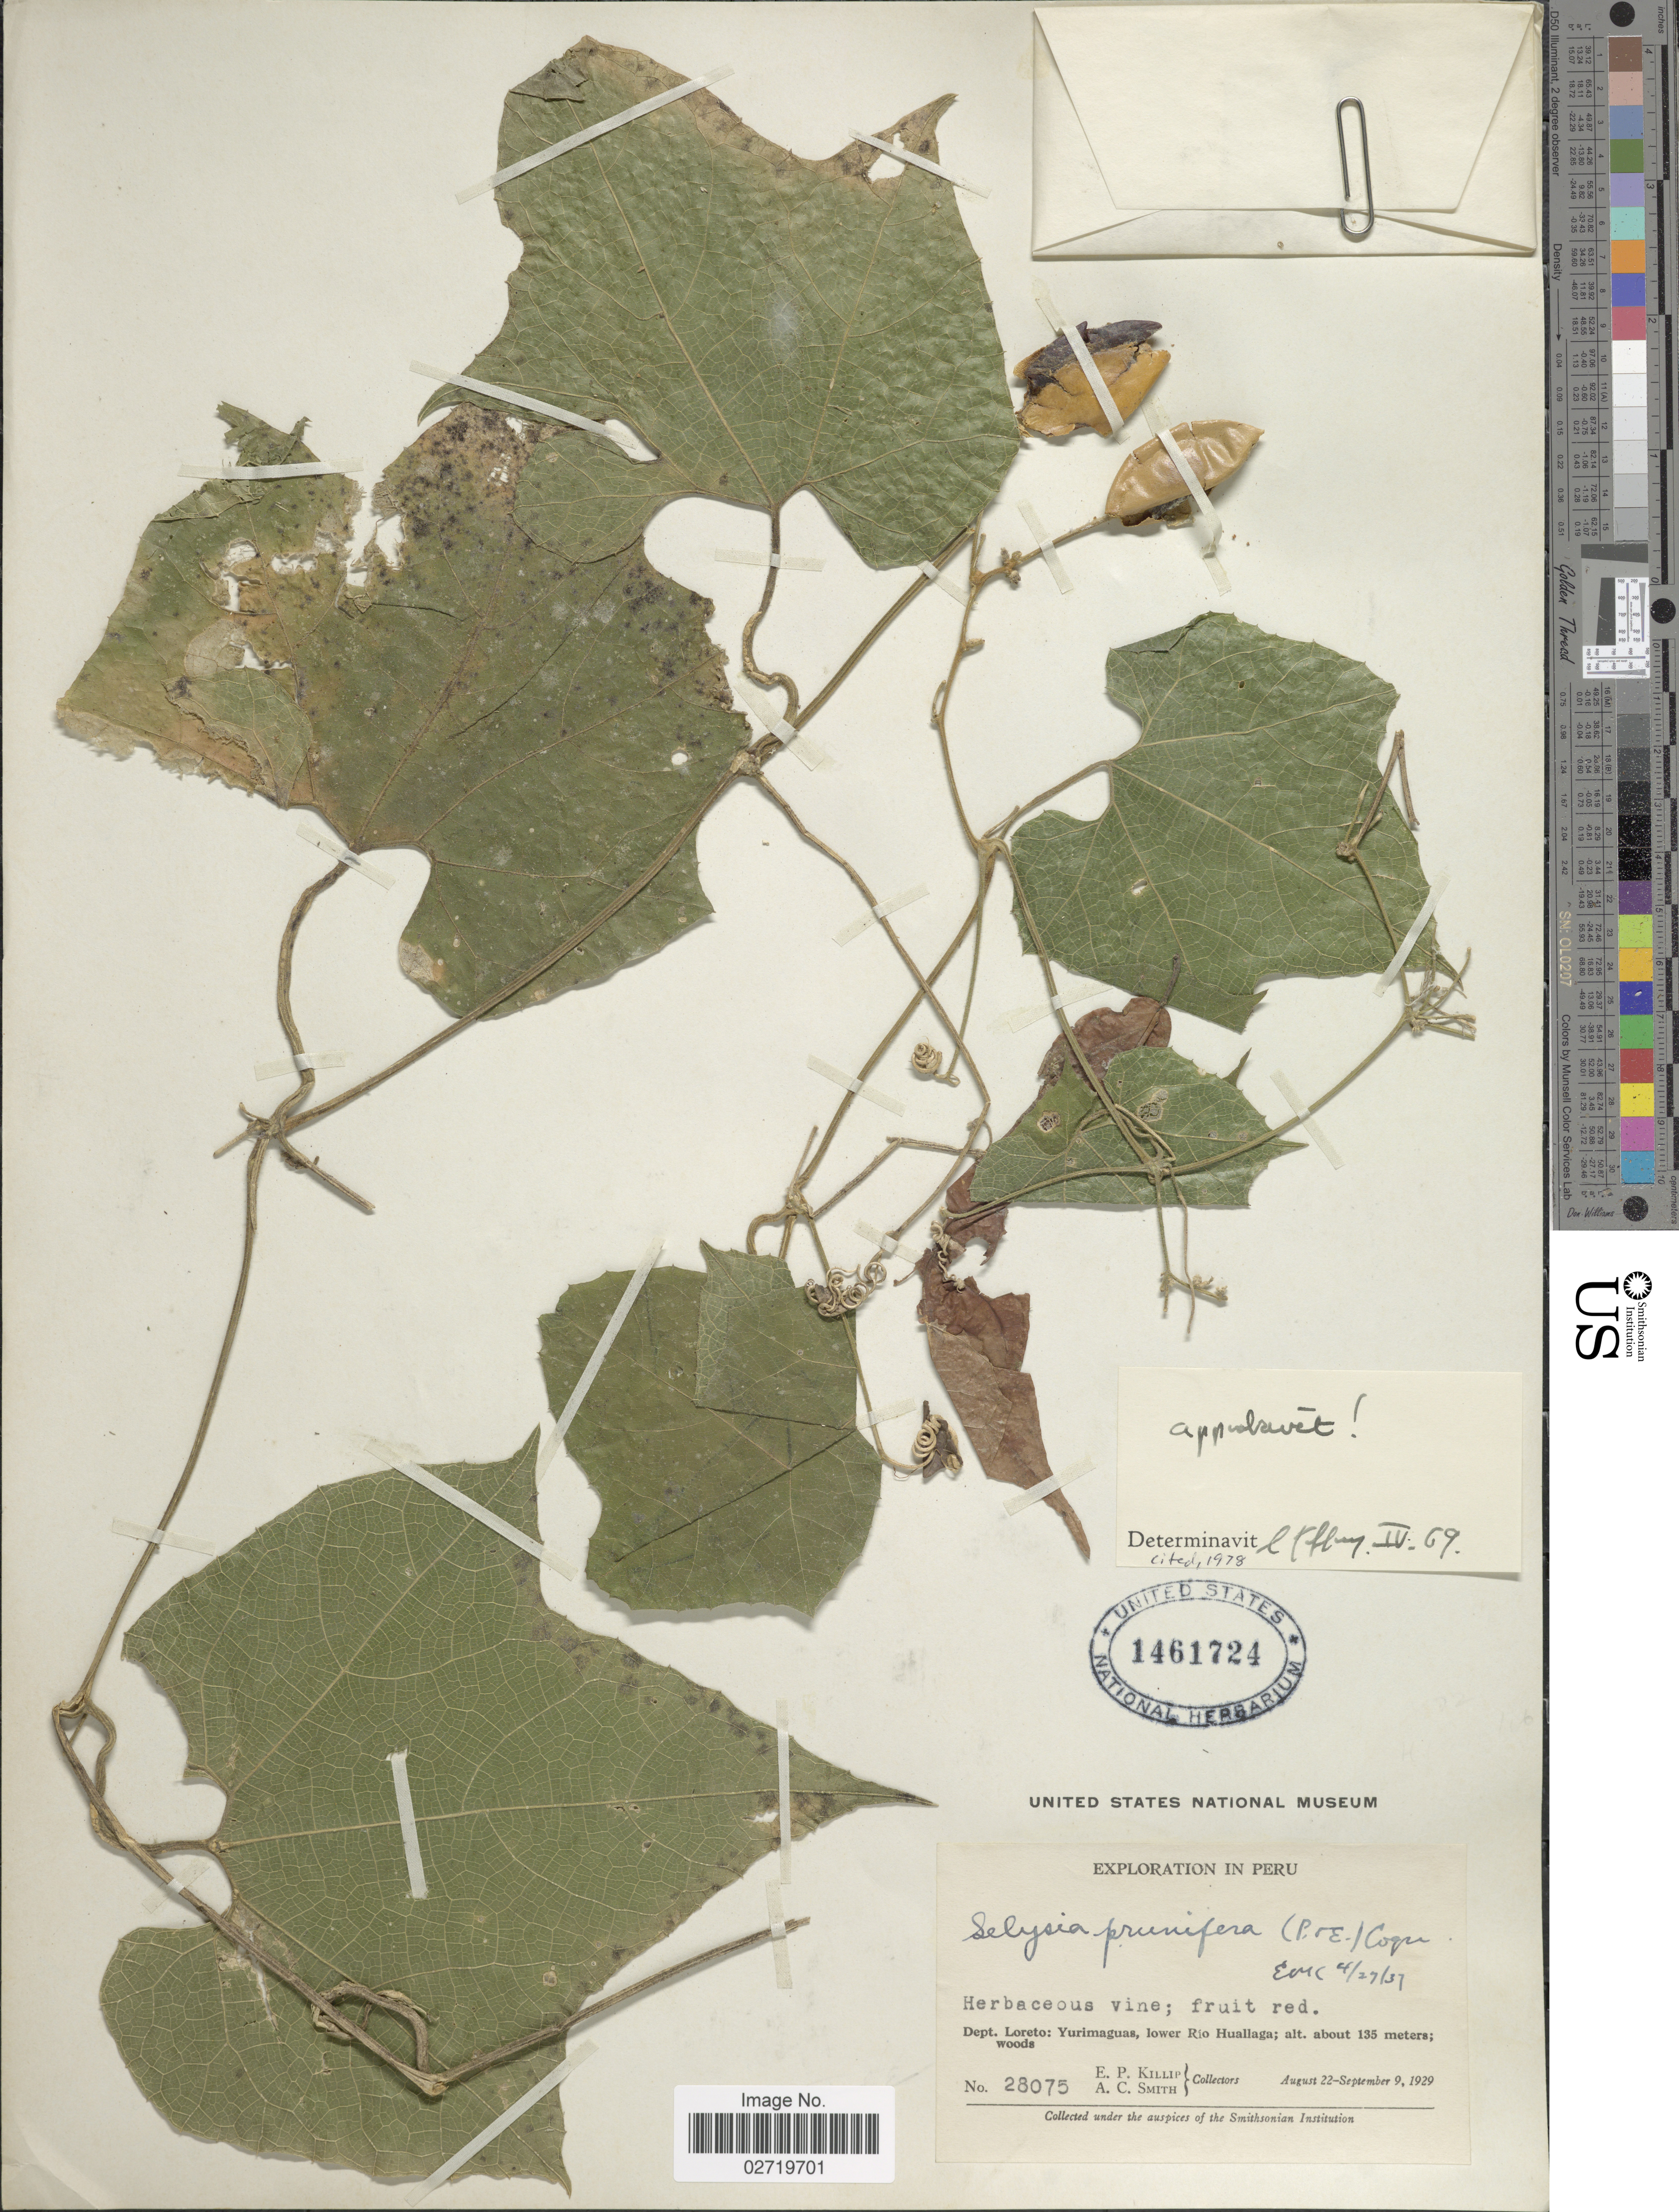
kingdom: Plantae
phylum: Tracheophyta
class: Magnoliopsida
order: Cucurbitales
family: Cucurbitaceae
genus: Selysia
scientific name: Selysia prunifera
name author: (Poepp. & Endl.) Cogn.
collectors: E. P. Killip & A. C. Smith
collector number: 28075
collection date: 1929-08-22/1929-09-09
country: Peru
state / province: Loreto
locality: Dept. Loreto: Yurimaguas, lower Río Huallaga.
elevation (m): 135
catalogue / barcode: US 1461724